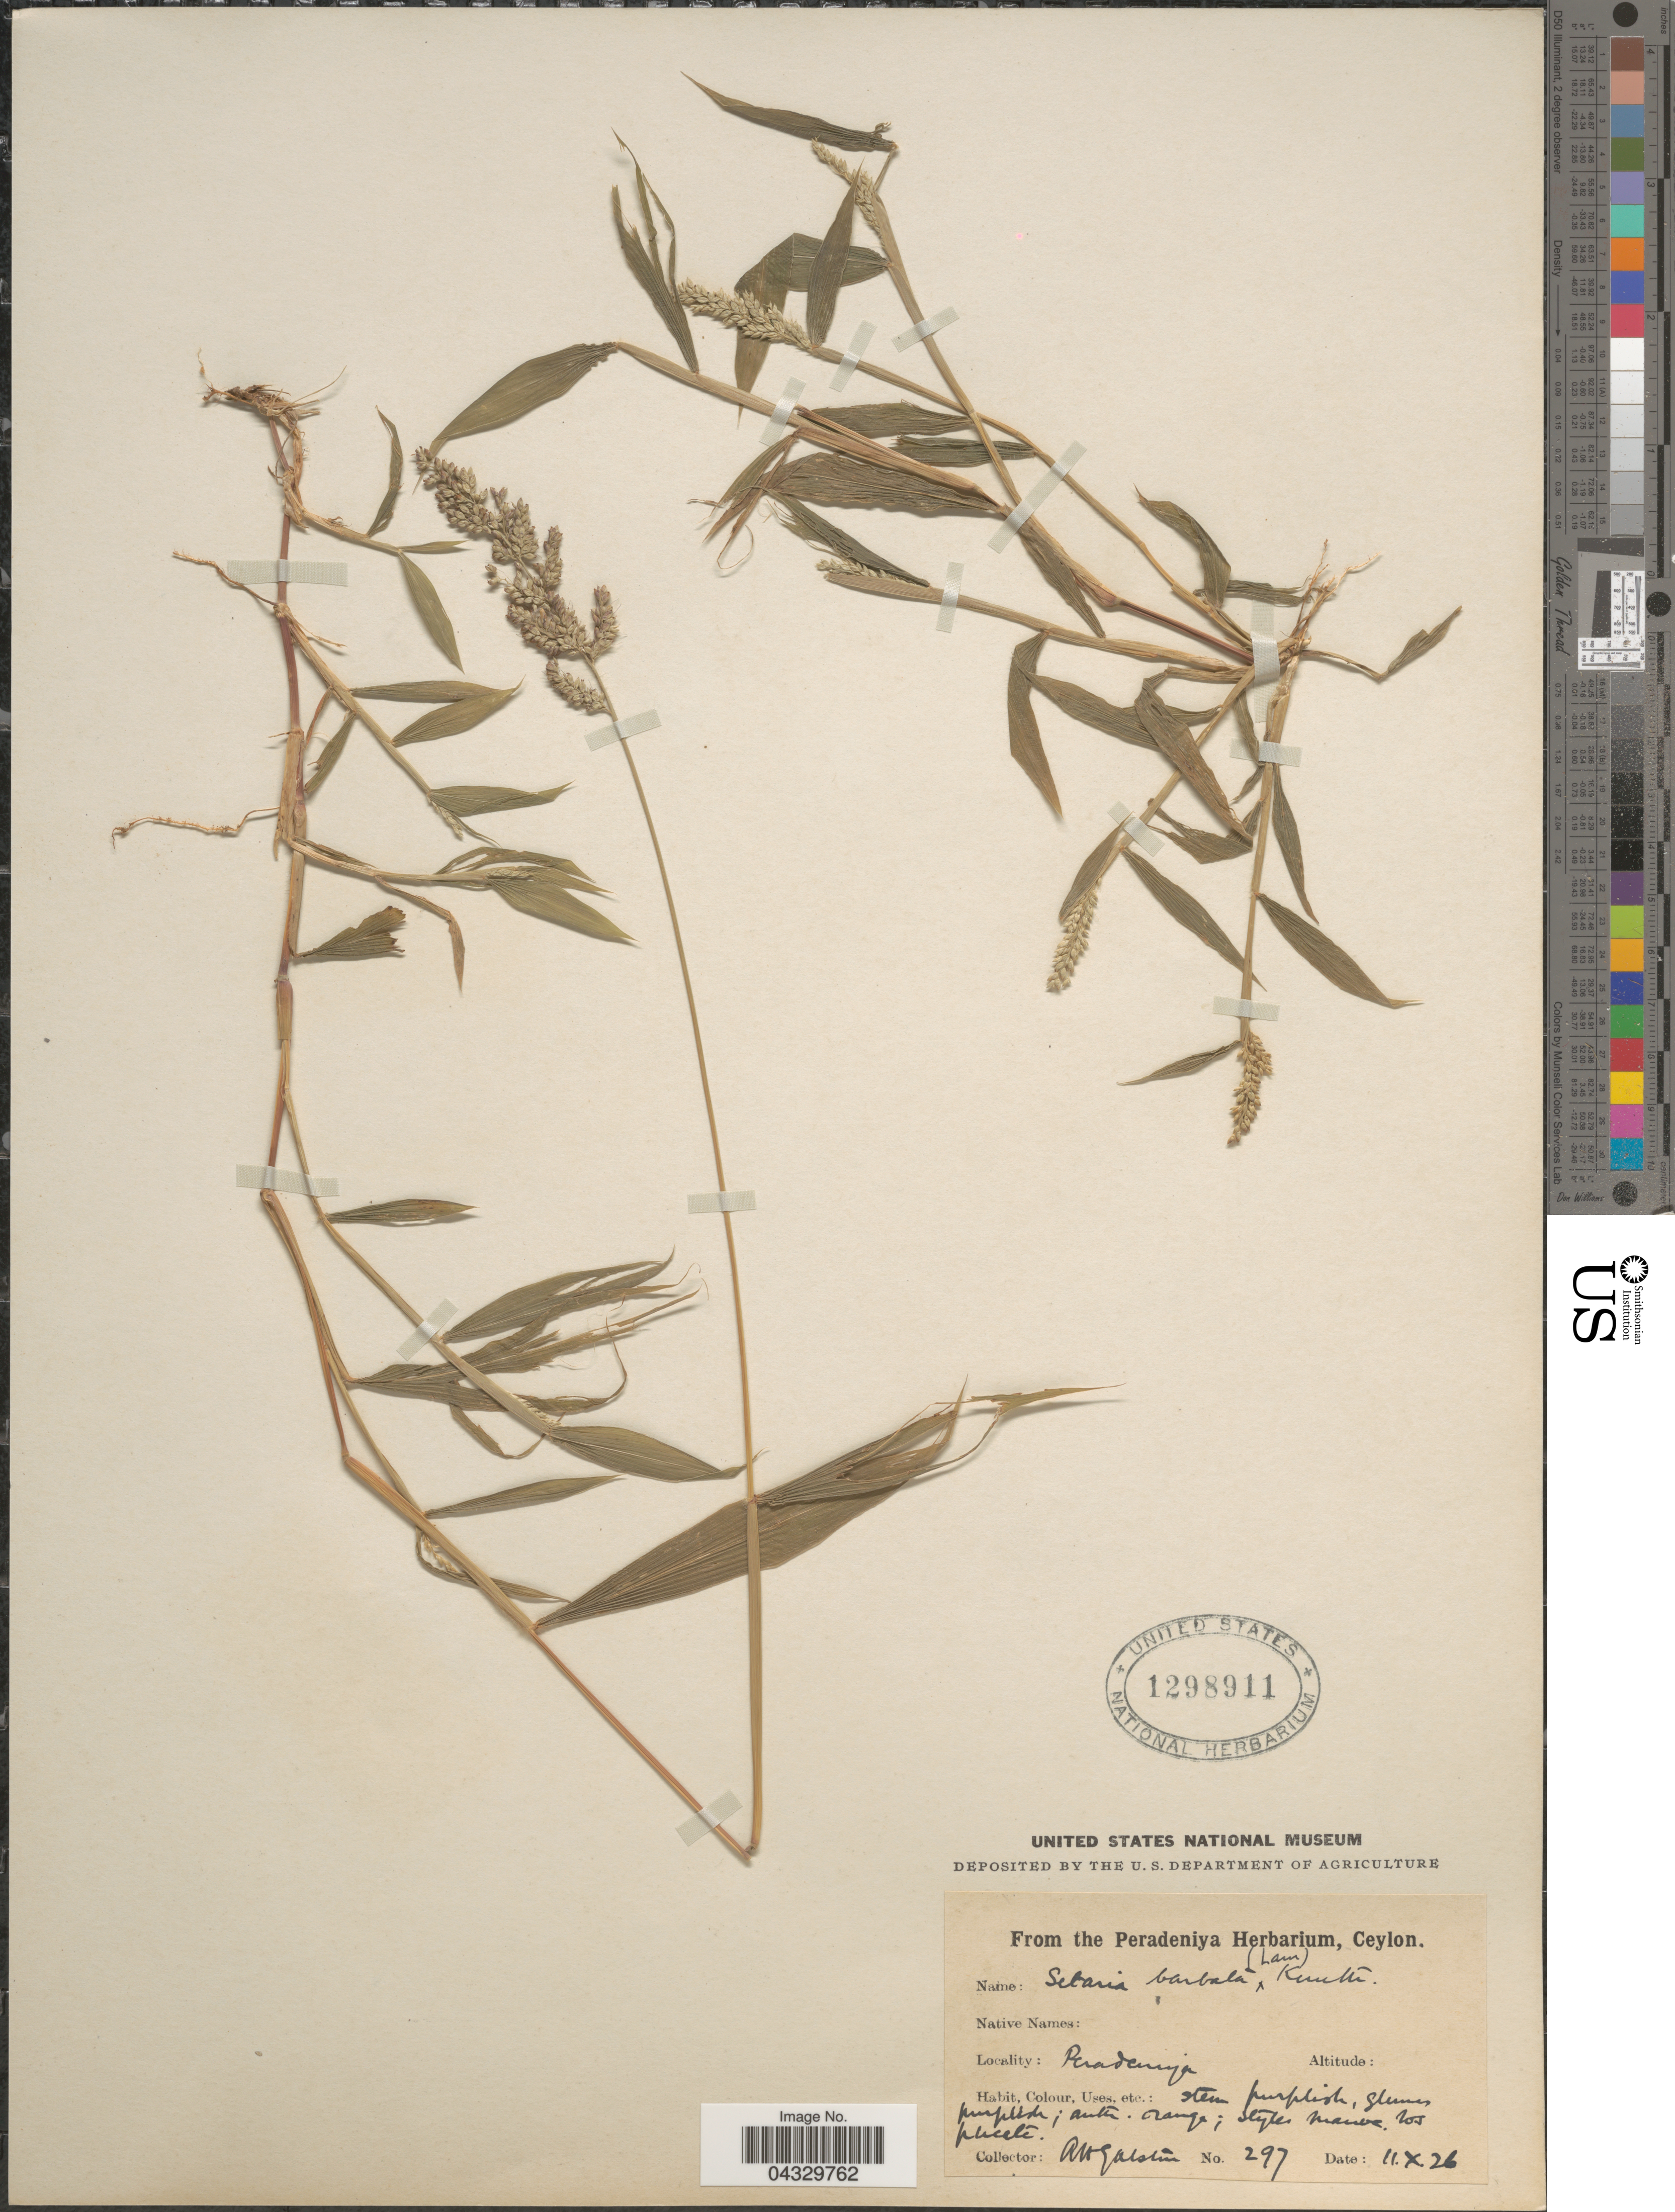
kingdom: Plantae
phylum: Tracheophyta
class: Liliopsida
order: Poales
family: Poaceae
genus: Setaria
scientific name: Setaria barbata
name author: (Lam.) Kunth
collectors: A. H. Alston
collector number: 297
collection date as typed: Transcribed d/m/y: 11/10/26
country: Sri Lanka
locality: Peradeniya.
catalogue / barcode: US 1298911